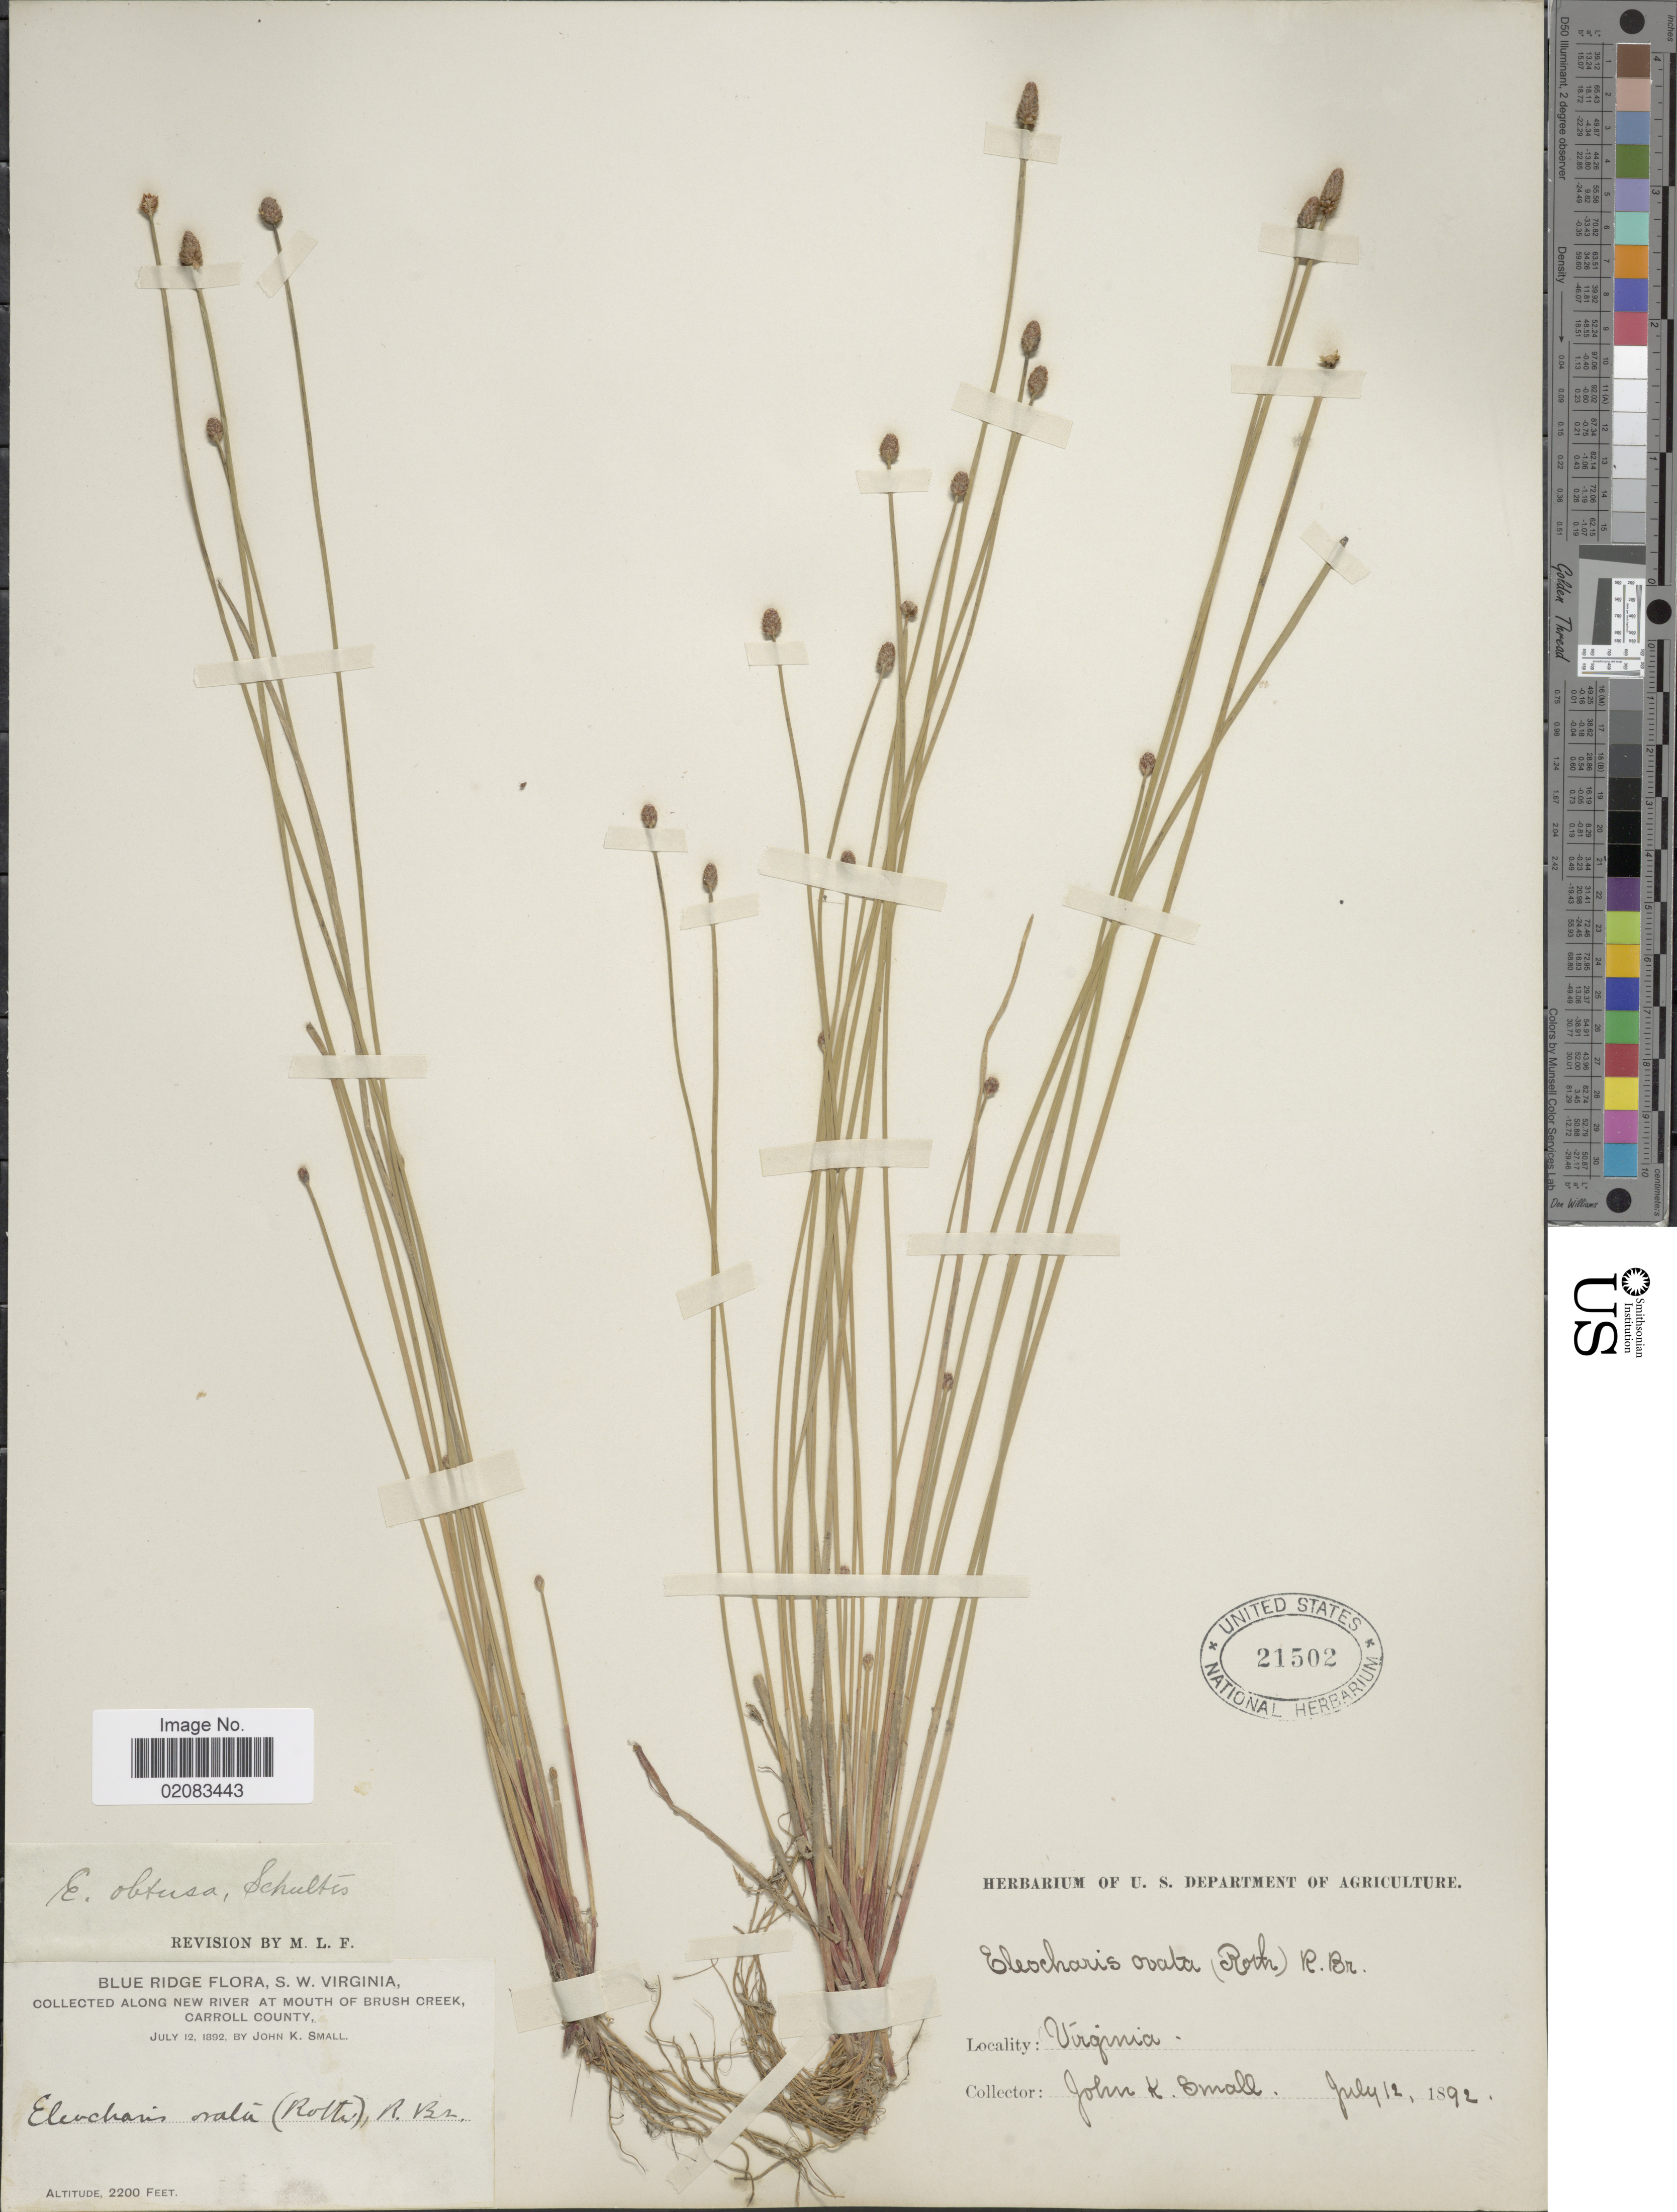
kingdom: Plantae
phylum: Tracheophyta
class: Liliopsida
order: Poales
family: Cyperaceae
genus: Eleocharis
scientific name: Eleocharis obtusa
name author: (Willd.) Schult.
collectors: J. K. Small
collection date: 1892-07-12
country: United States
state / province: Virginia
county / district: Carroll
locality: Blue Ridge, S.W. Virginia, Along New River at Mouth of Brush Creek, Carroll County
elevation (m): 671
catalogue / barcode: US 21502